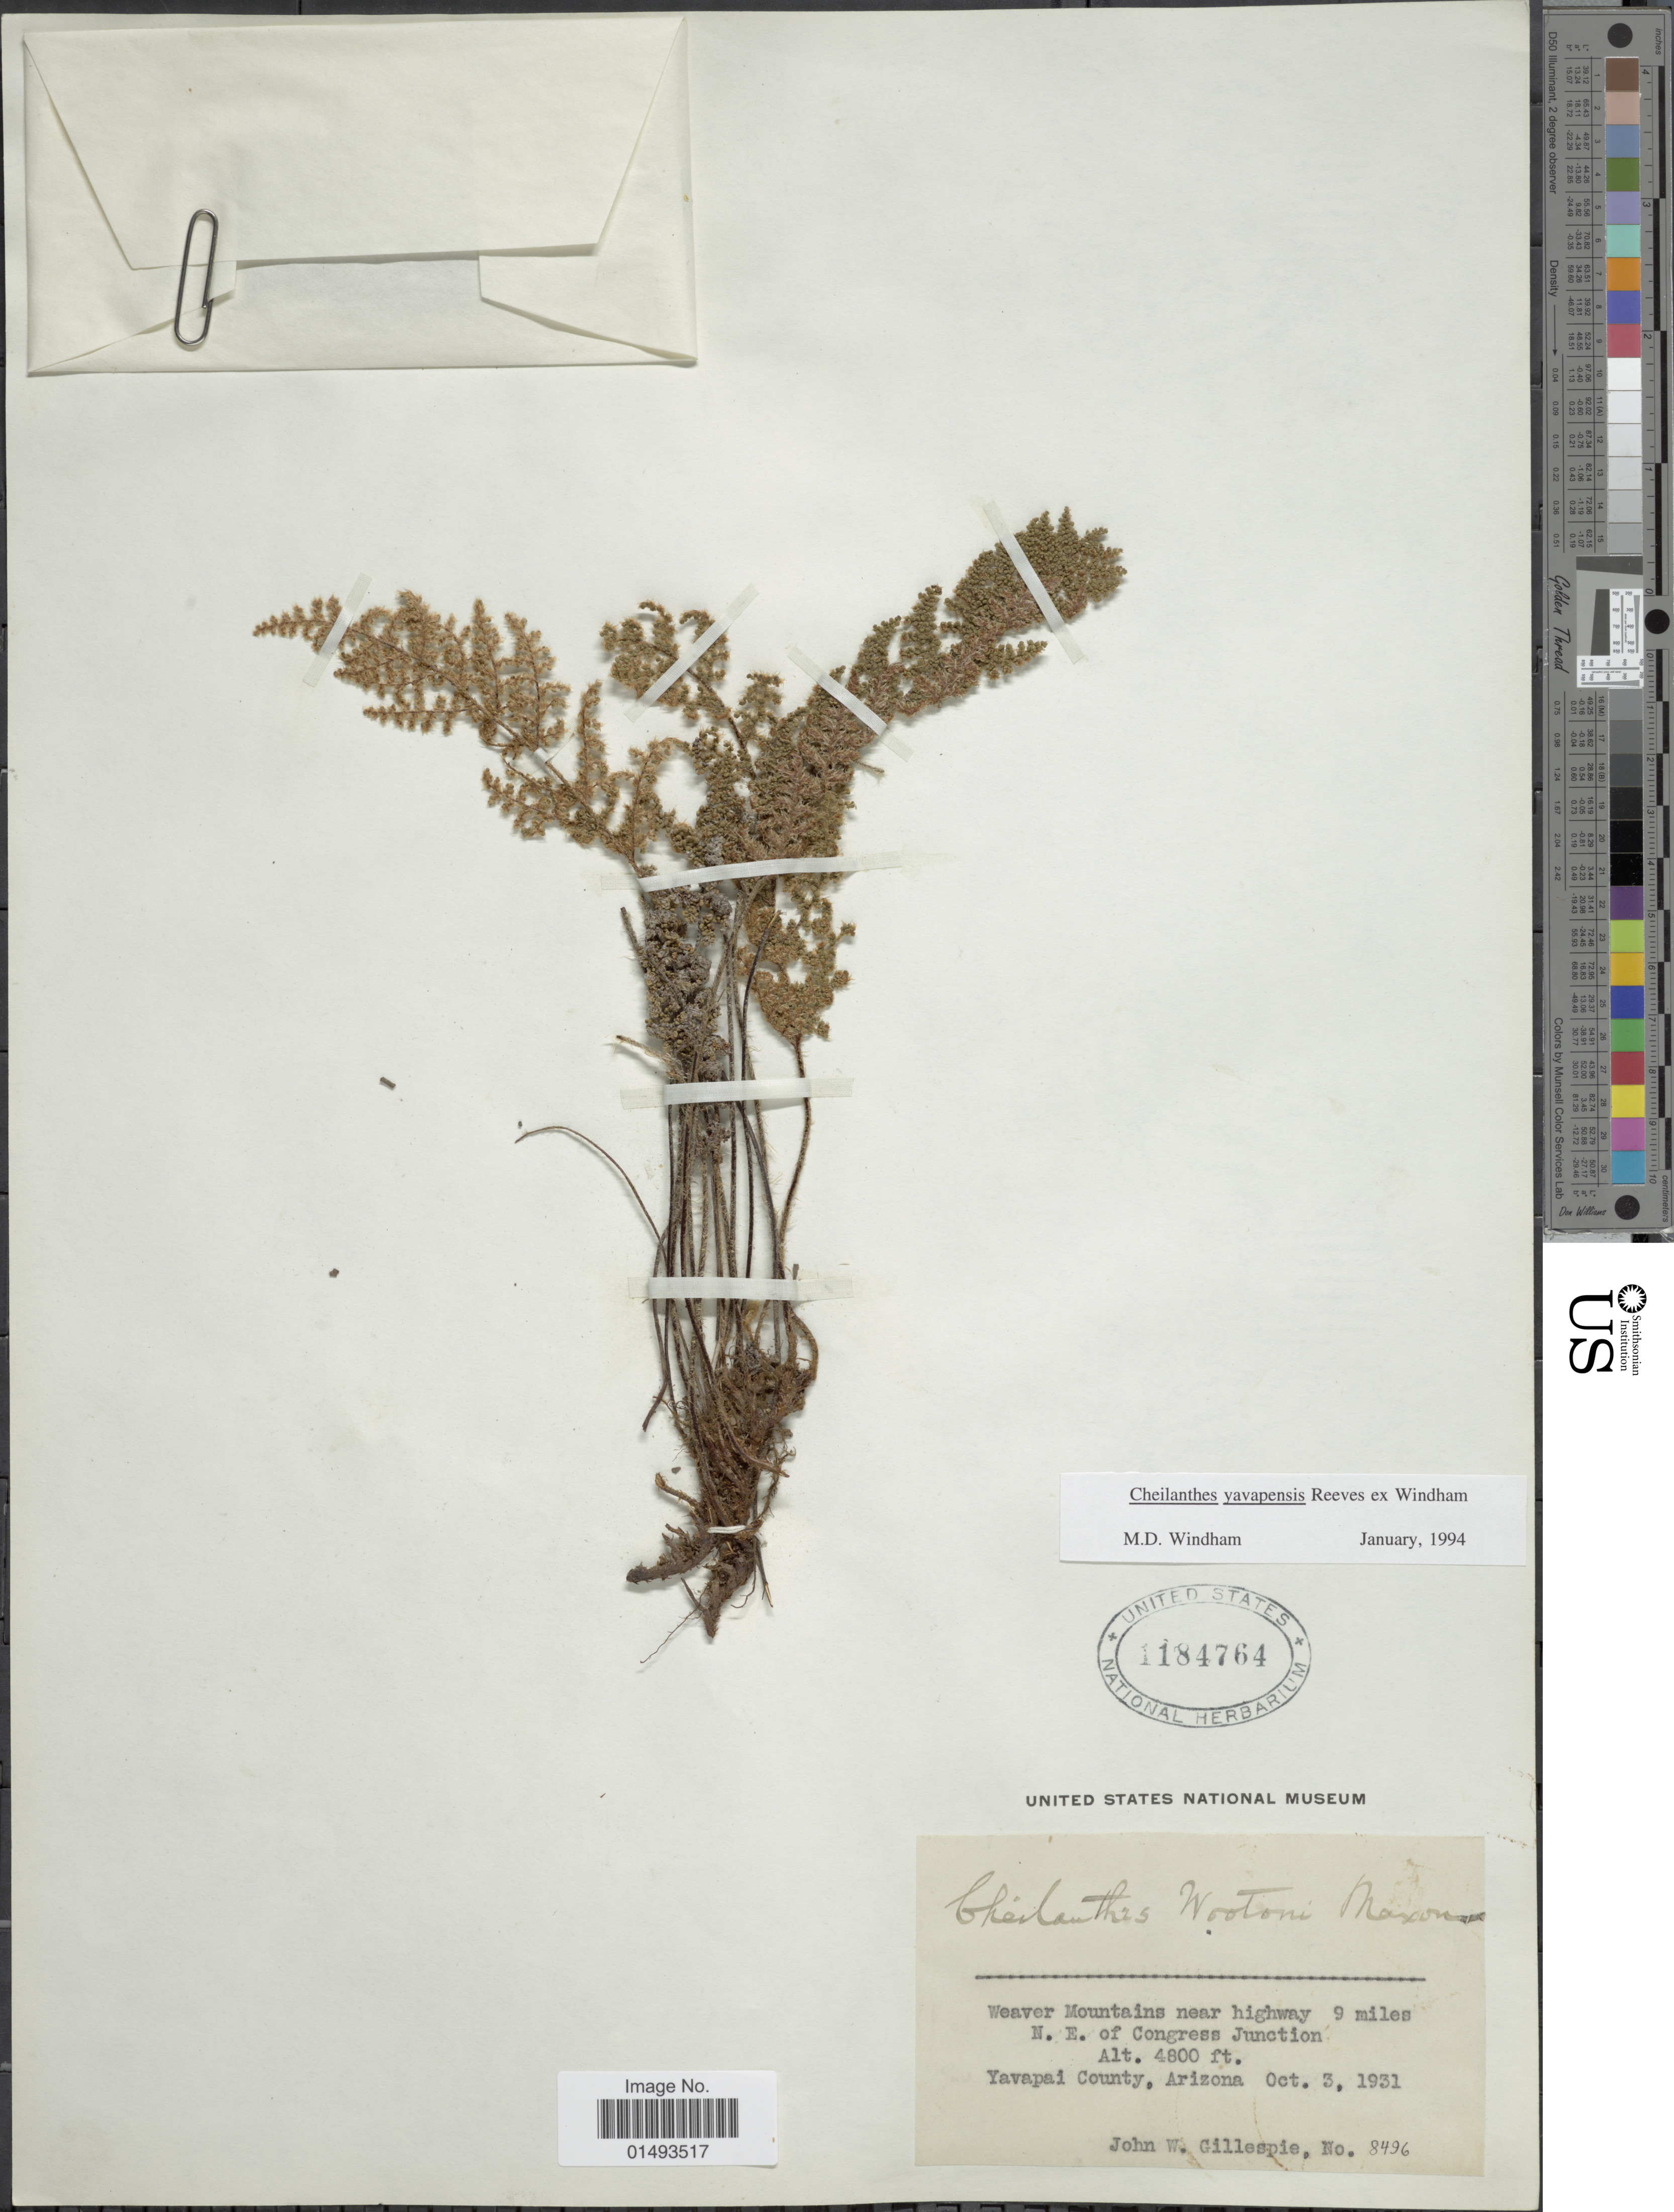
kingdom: Plantae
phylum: Tracheophyta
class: Polypodiopsida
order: Polypodiales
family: Pteridaceae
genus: Myriopteris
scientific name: Myriopteris yavapensis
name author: (T. Reeves ex Windham) Grusz & Windham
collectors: J. W. Gillespie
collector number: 8496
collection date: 1931-10-03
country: United States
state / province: Arizona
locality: Weaver Mountains near highway 9 miles N.E. of Congress Junction, Yavapai County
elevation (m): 1463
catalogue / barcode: US 1184764